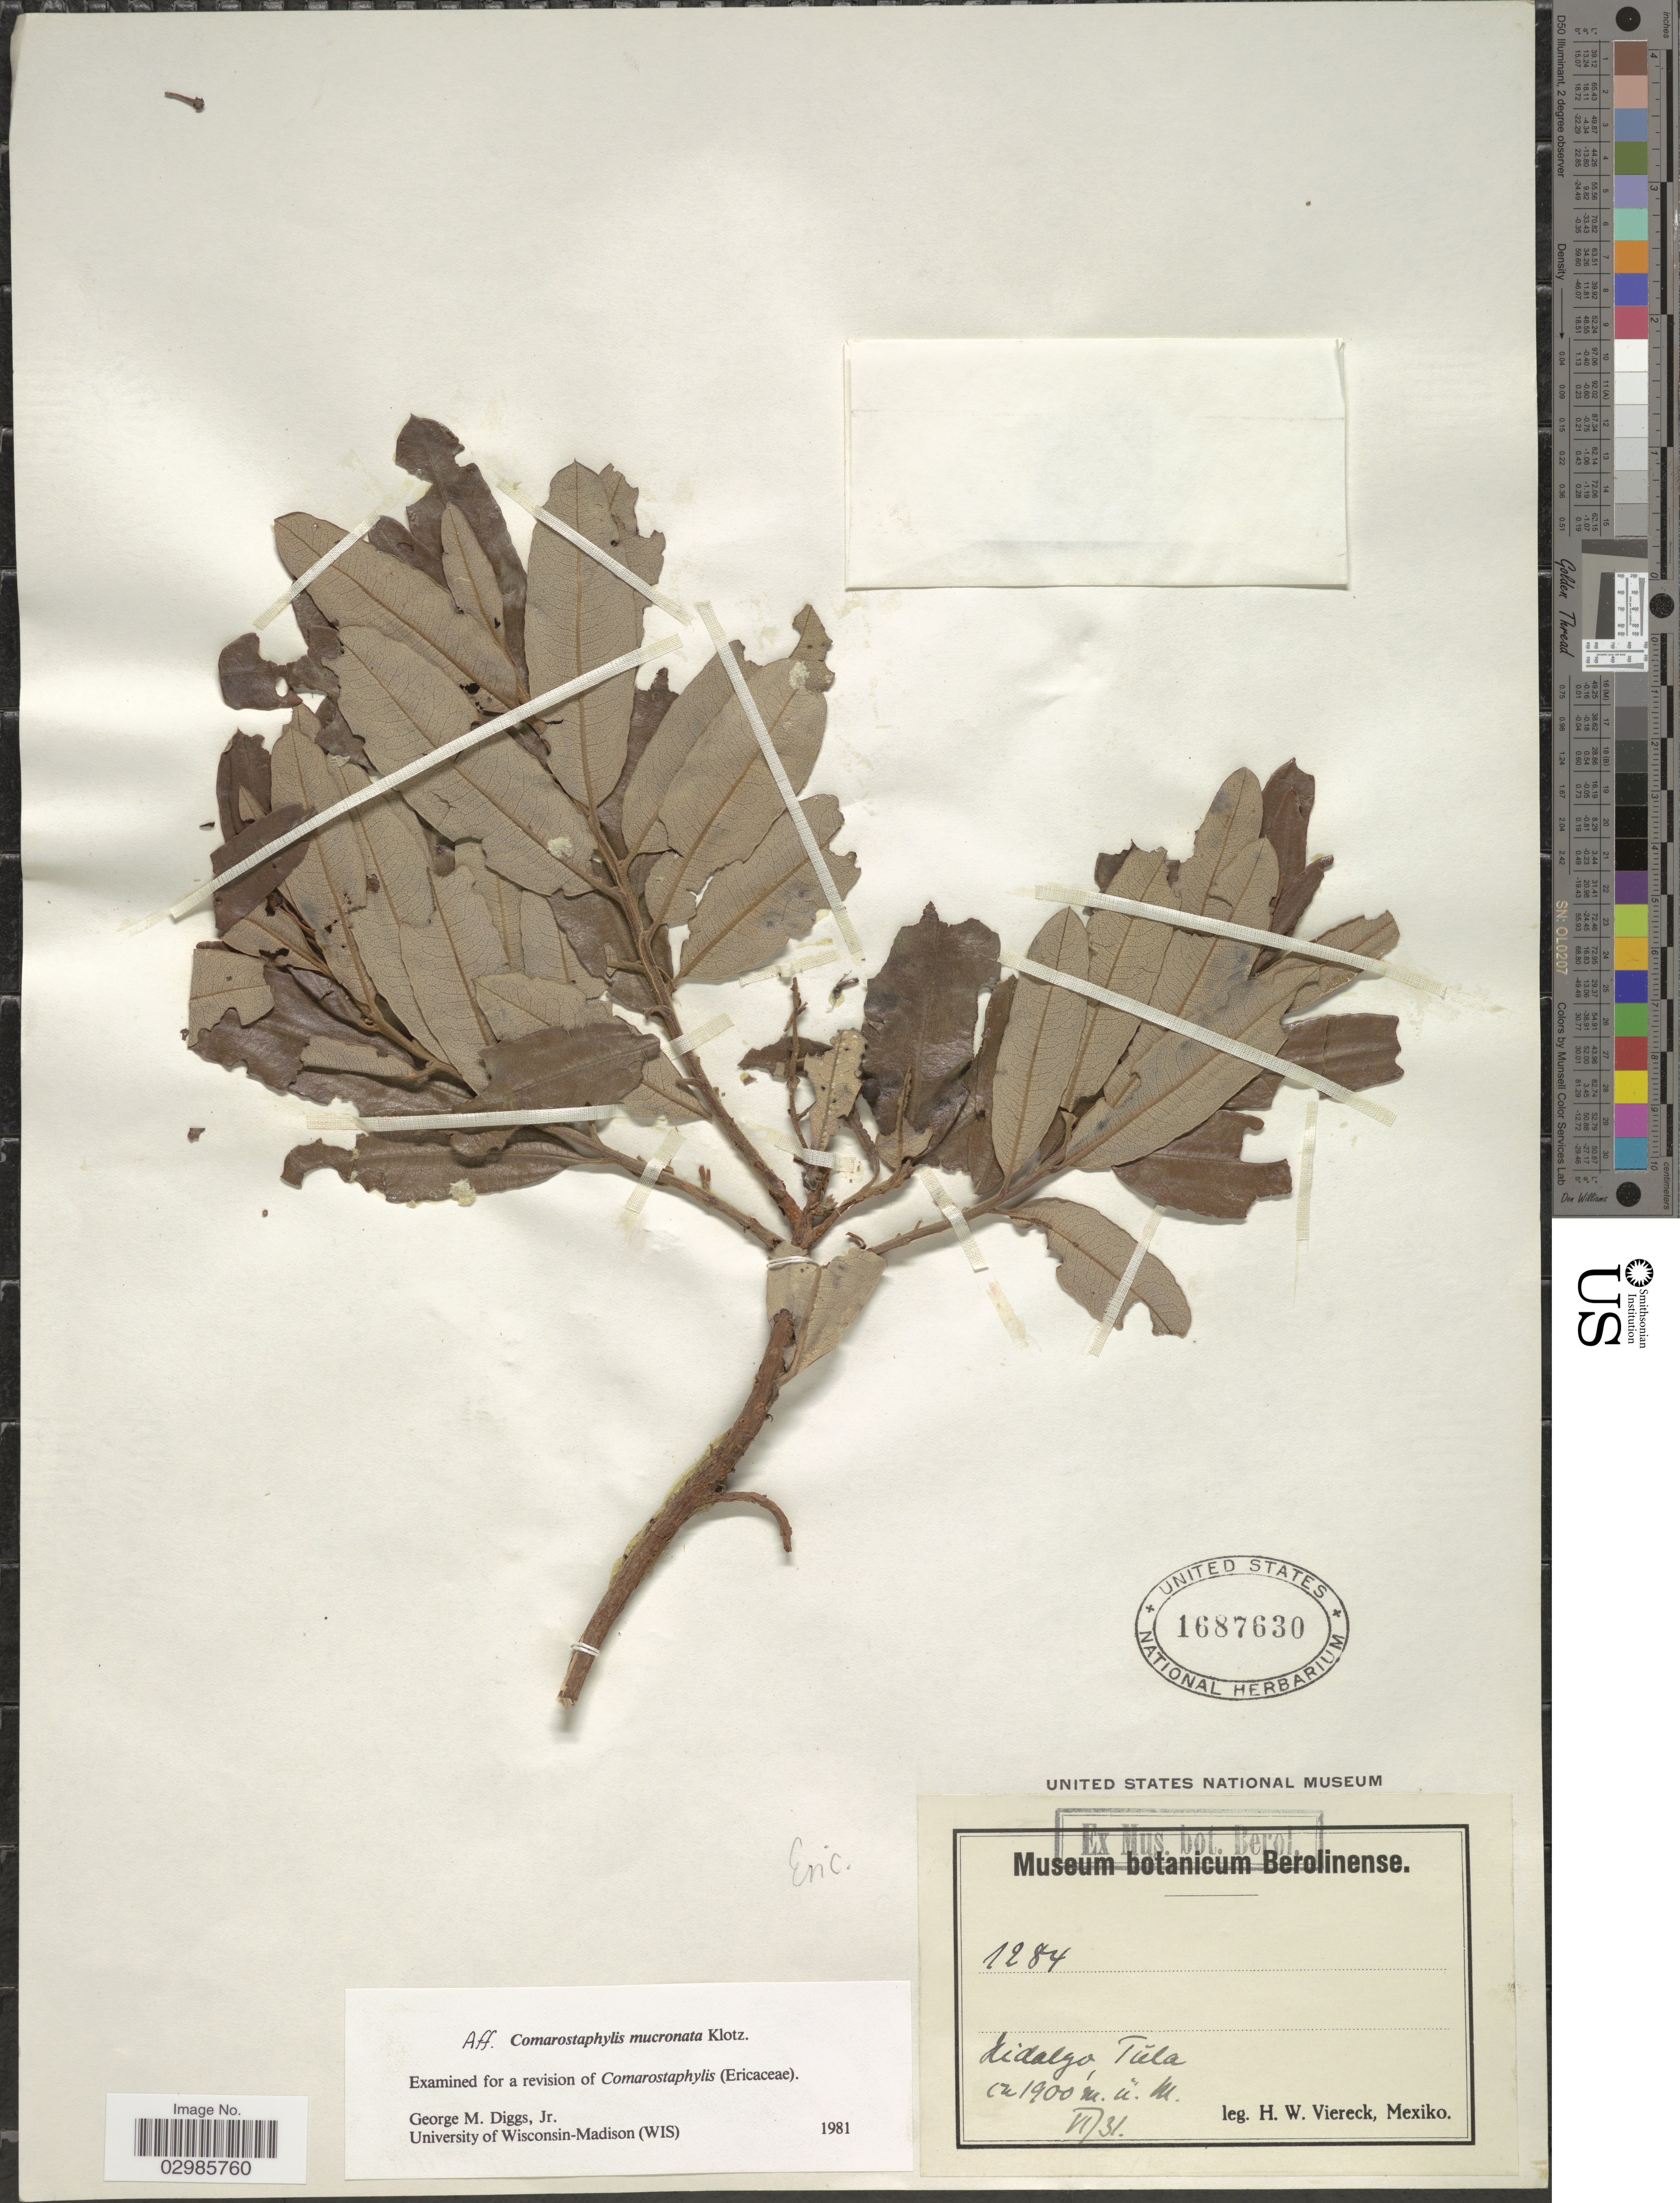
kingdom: Plantae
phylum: Tracheophyta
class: Magnoliopsida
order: Ericales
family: Ericaceae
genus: Comarostaphylis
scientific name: Comarostaphylis mucronata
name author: Klotzsch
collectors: H. W. Viereck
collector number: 1284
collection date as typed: Transcribed d/m/y: /6/31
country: Mexico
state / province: Hidalgo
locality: Hidalgo, Tula.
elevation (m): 1900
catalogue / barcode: US 1687630